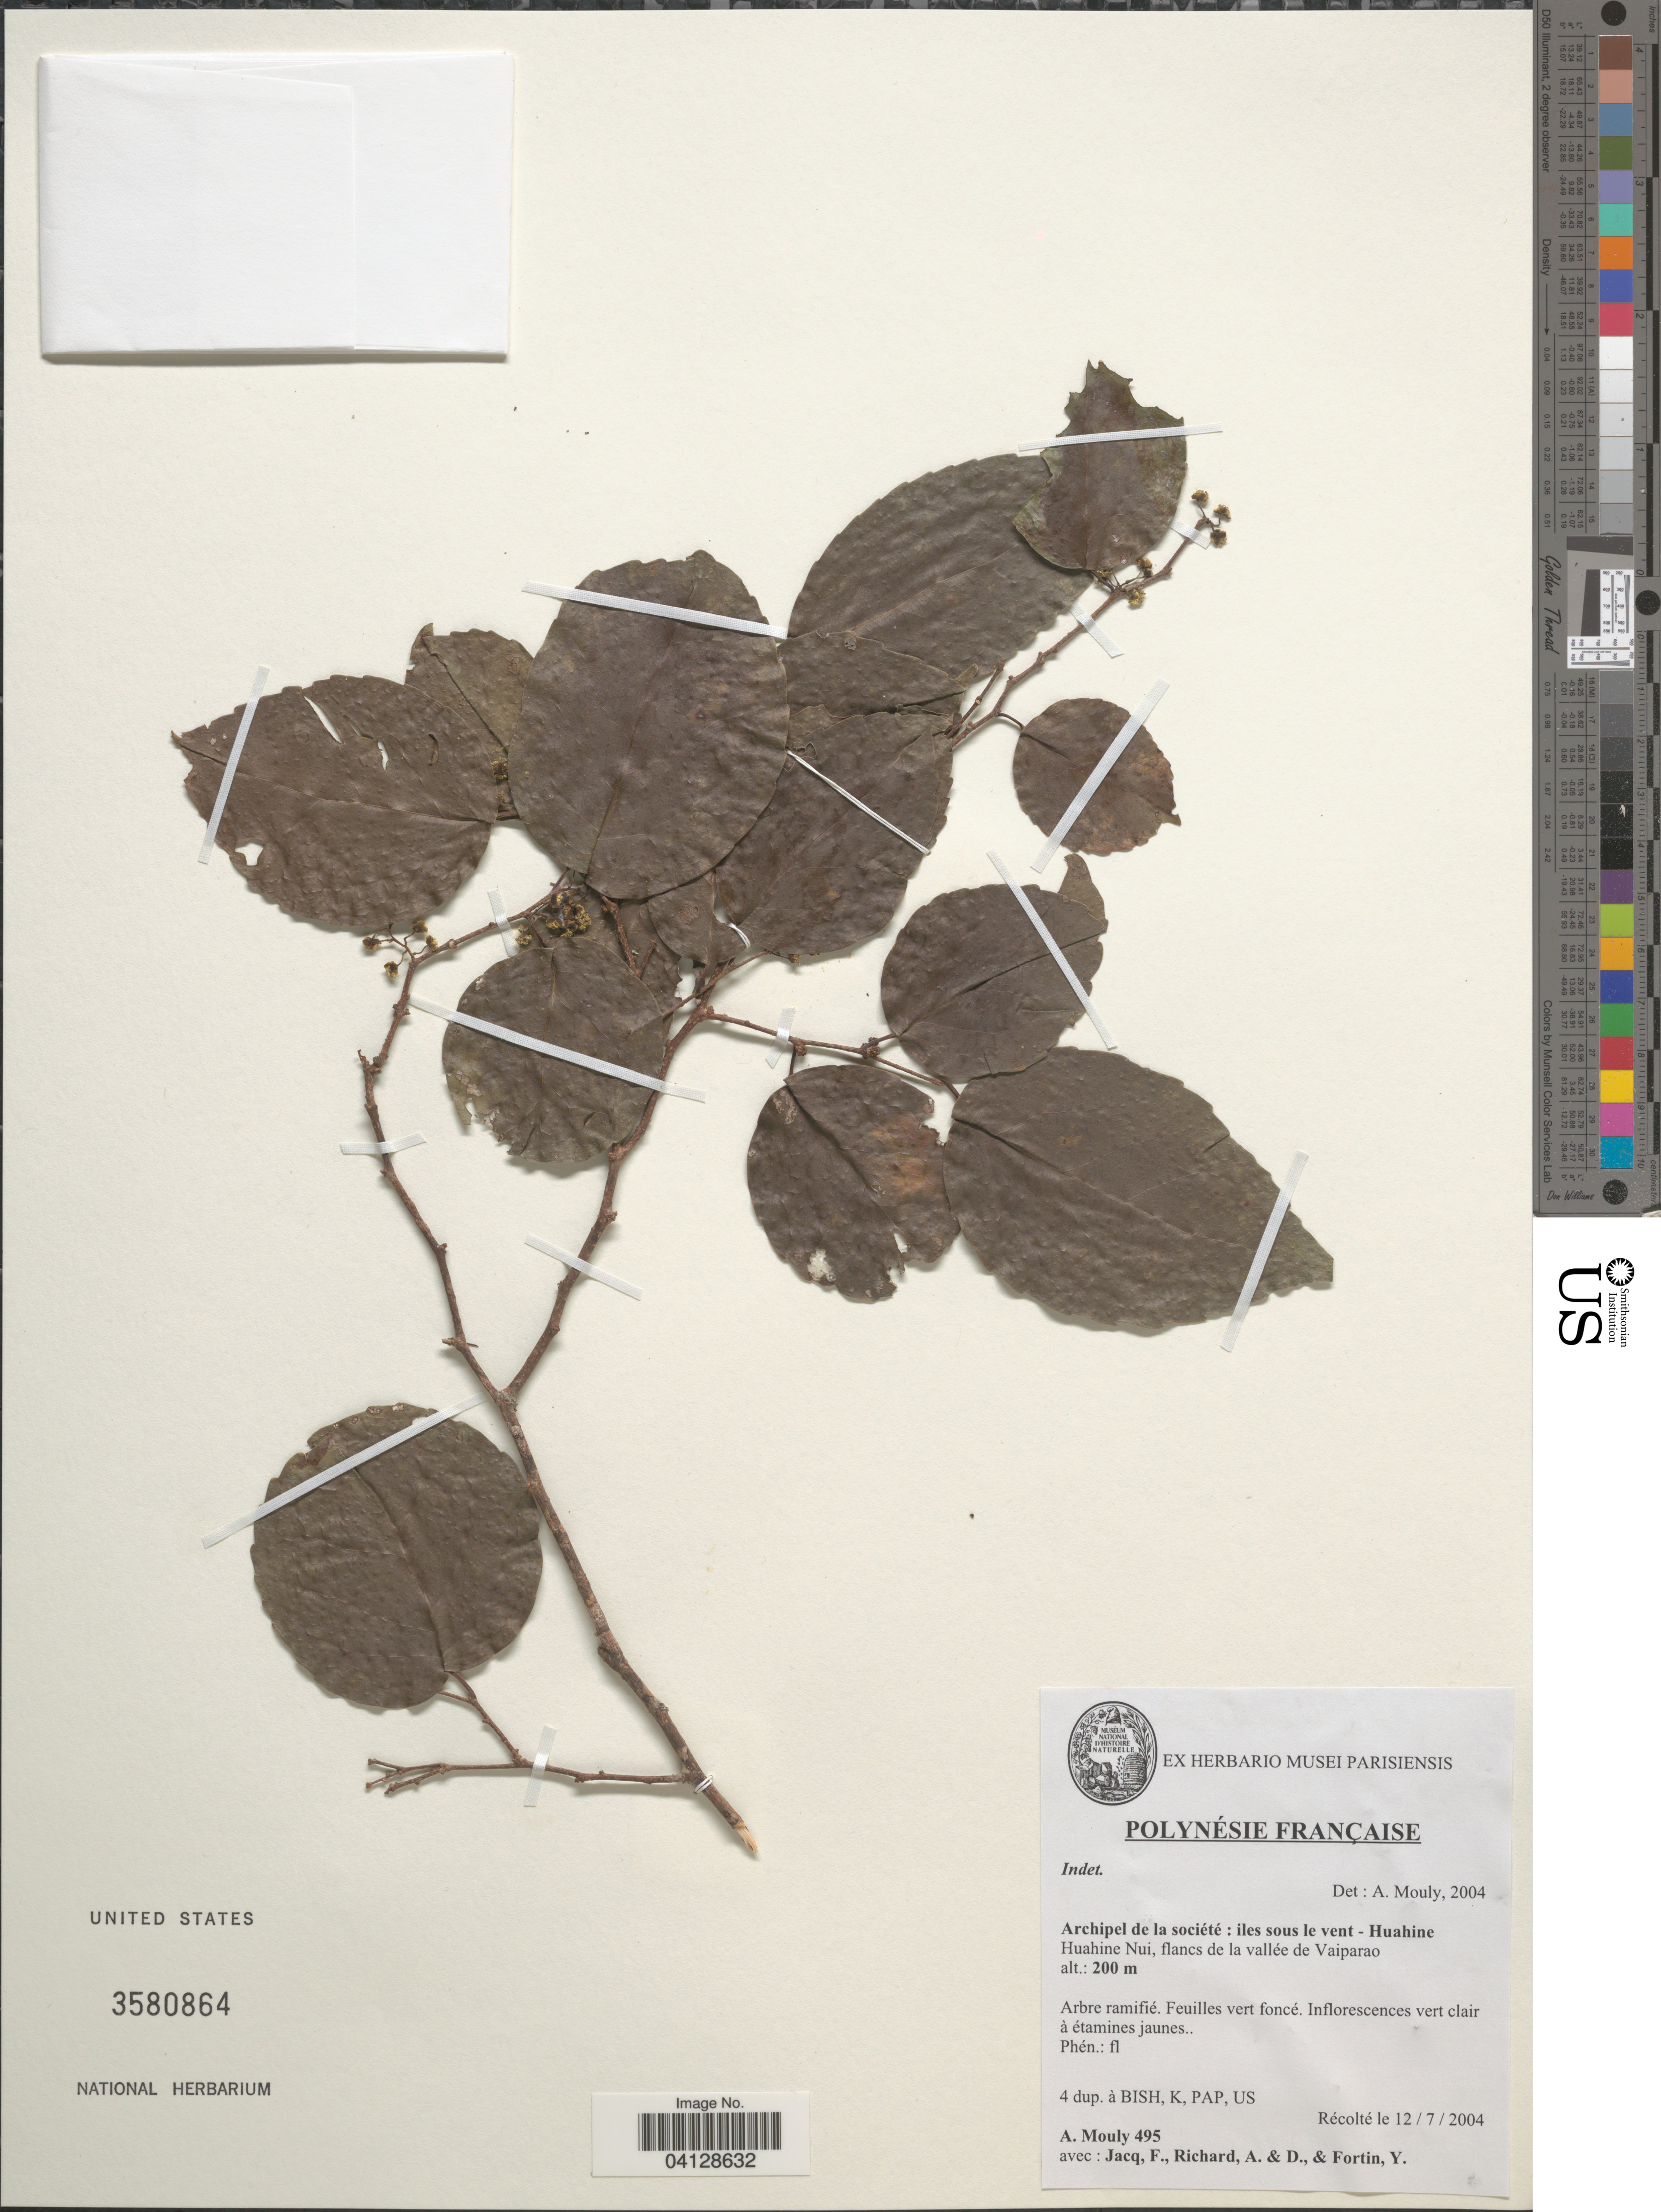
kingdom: Plantae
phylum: Tracheophyta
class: Magnoliopsida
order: Malpighiales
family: Salicaceae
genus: Xylosma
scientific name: Xylosma suaveolens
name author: G. Forst.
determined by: Whistler, W. A.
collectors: A. Mouly, F. Jacq, A. Richard, D. Richard & Y. Fortin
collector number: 495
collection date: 2004-07-12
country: French Polynesia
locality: Polynésie Française. Archipel de la société: iles sous le vent - Huahine. Huahine Nui, flancs de la vallée de Vaiparao.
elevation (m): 200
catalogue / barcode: US 3580864